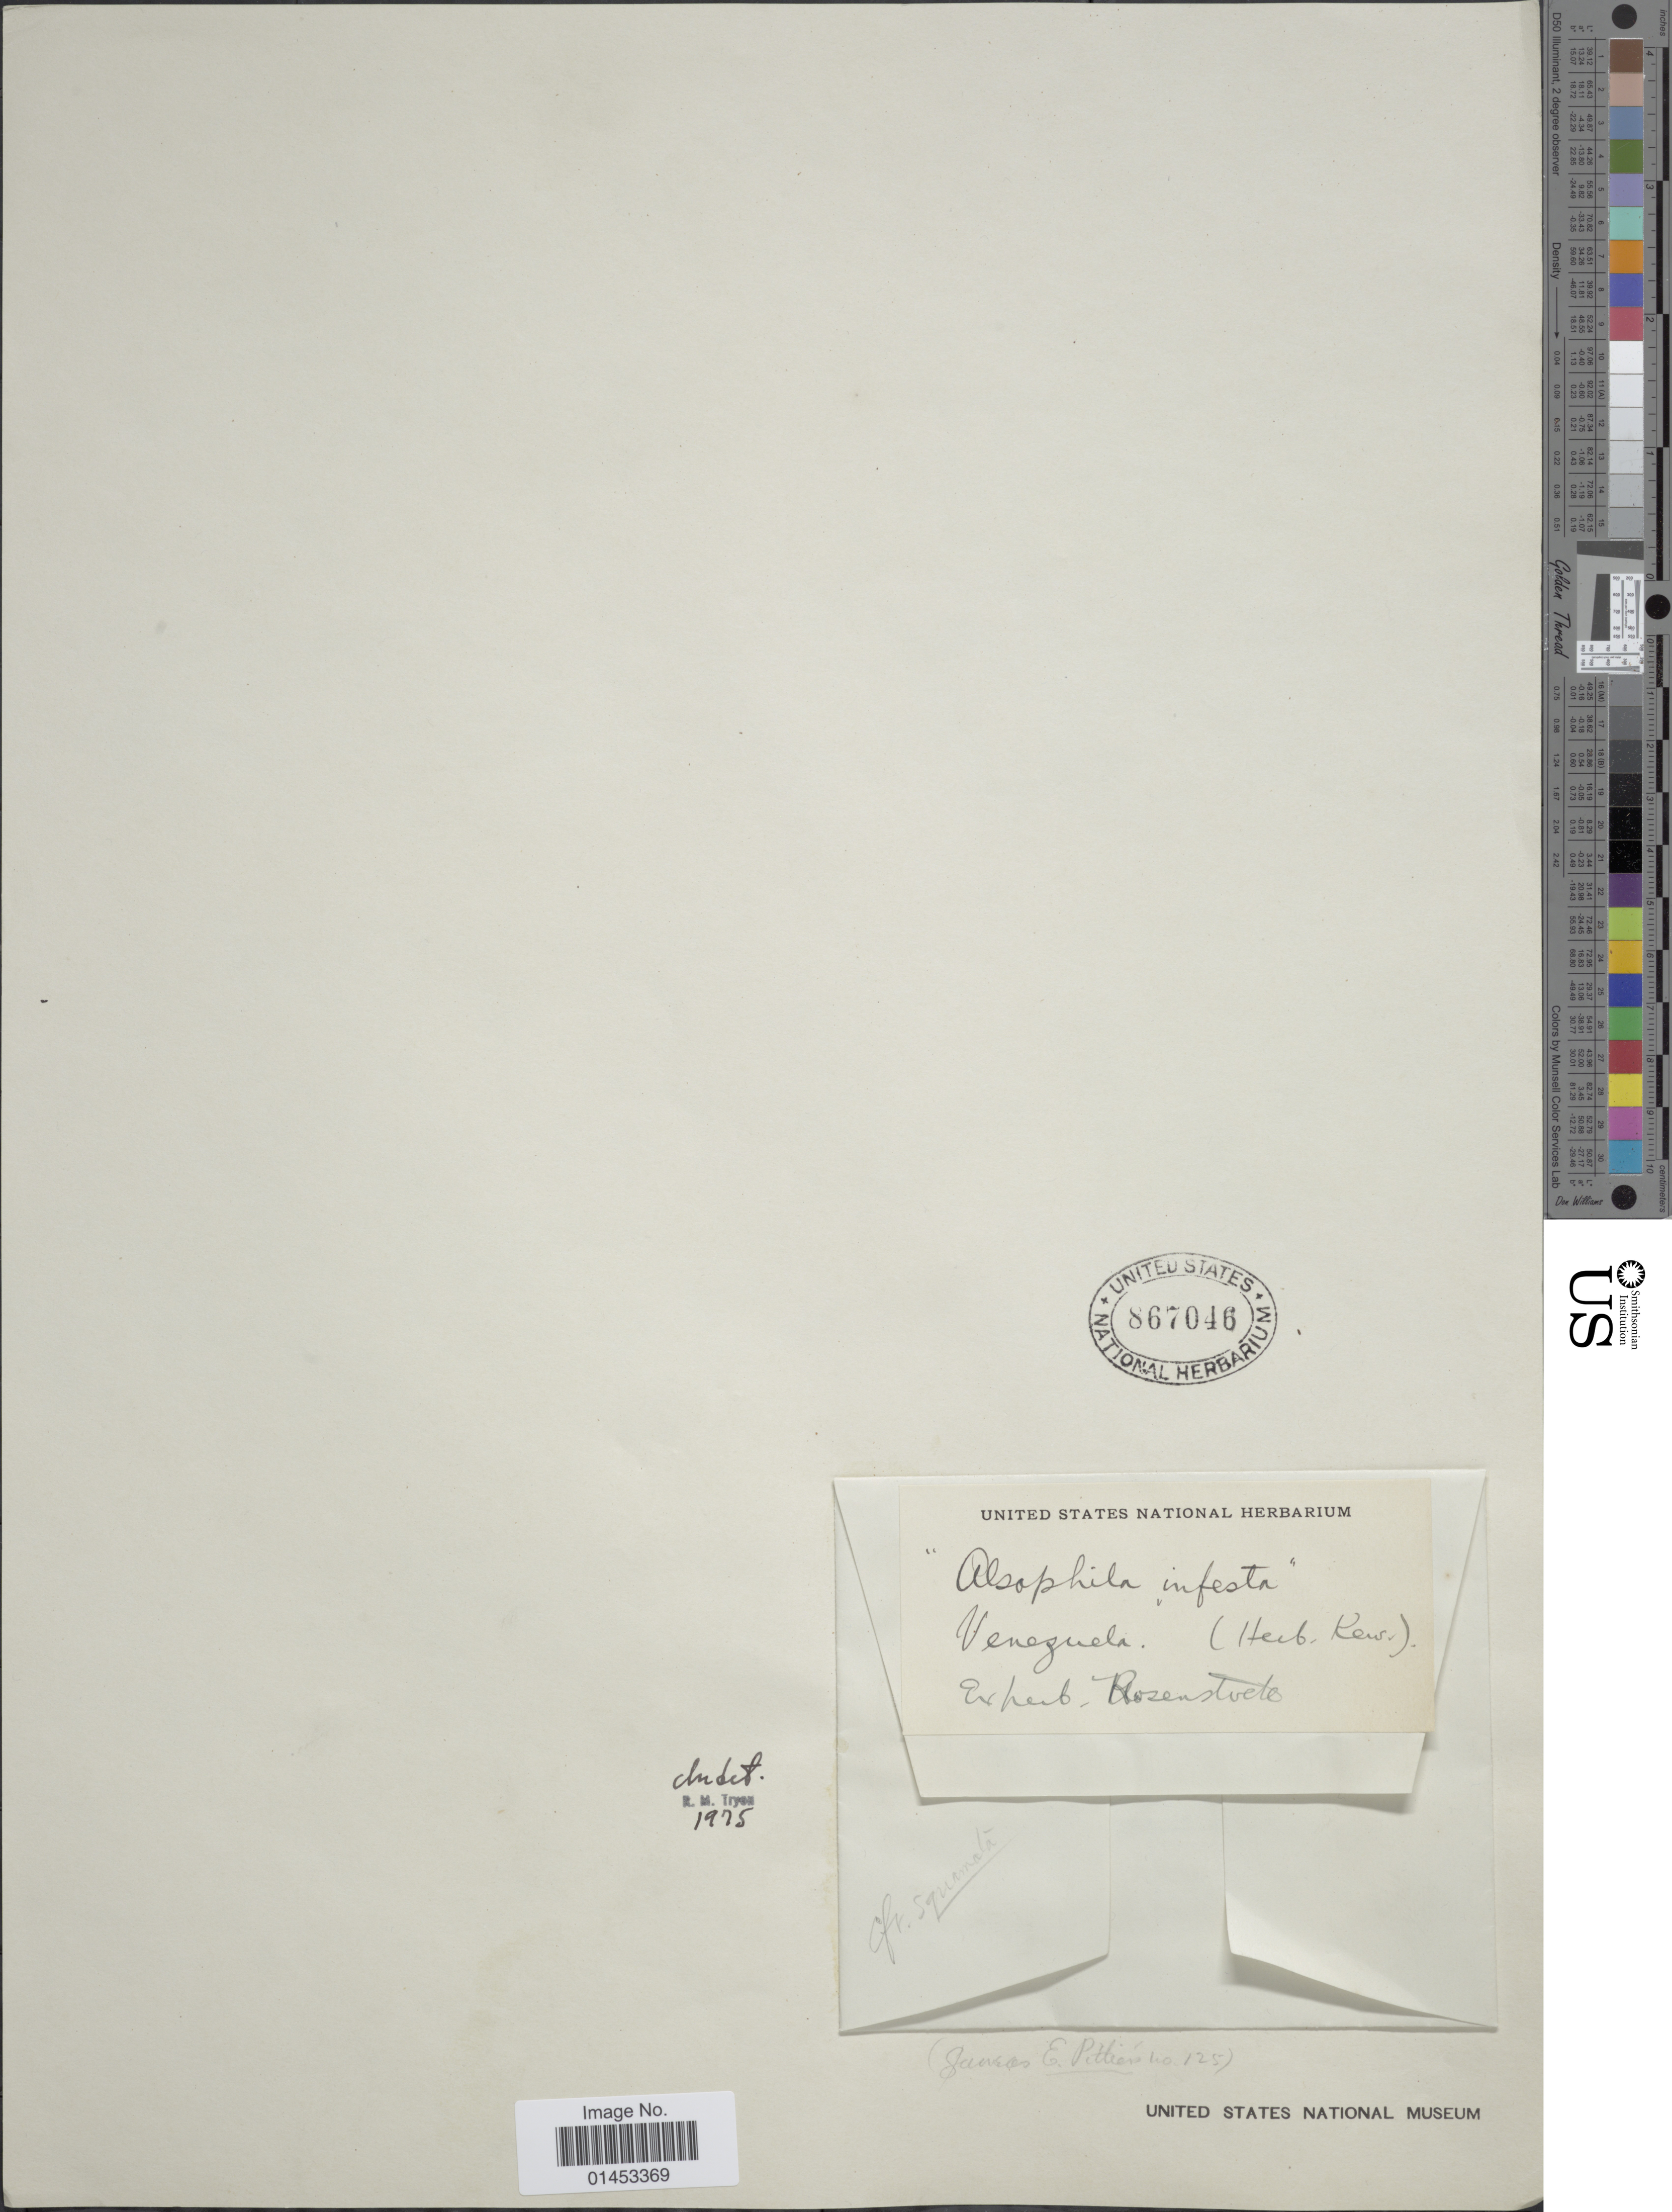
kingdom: Plantae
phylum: Tracheophyta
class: Polypodiopsida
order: Cyatheales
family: Cyatheaceae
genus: Cyathea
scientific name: Cyathea sp.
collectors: ex herb. Rosenstock & ex Herb. Kew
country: Venezuela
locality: Venezuela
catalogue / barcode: US 867046